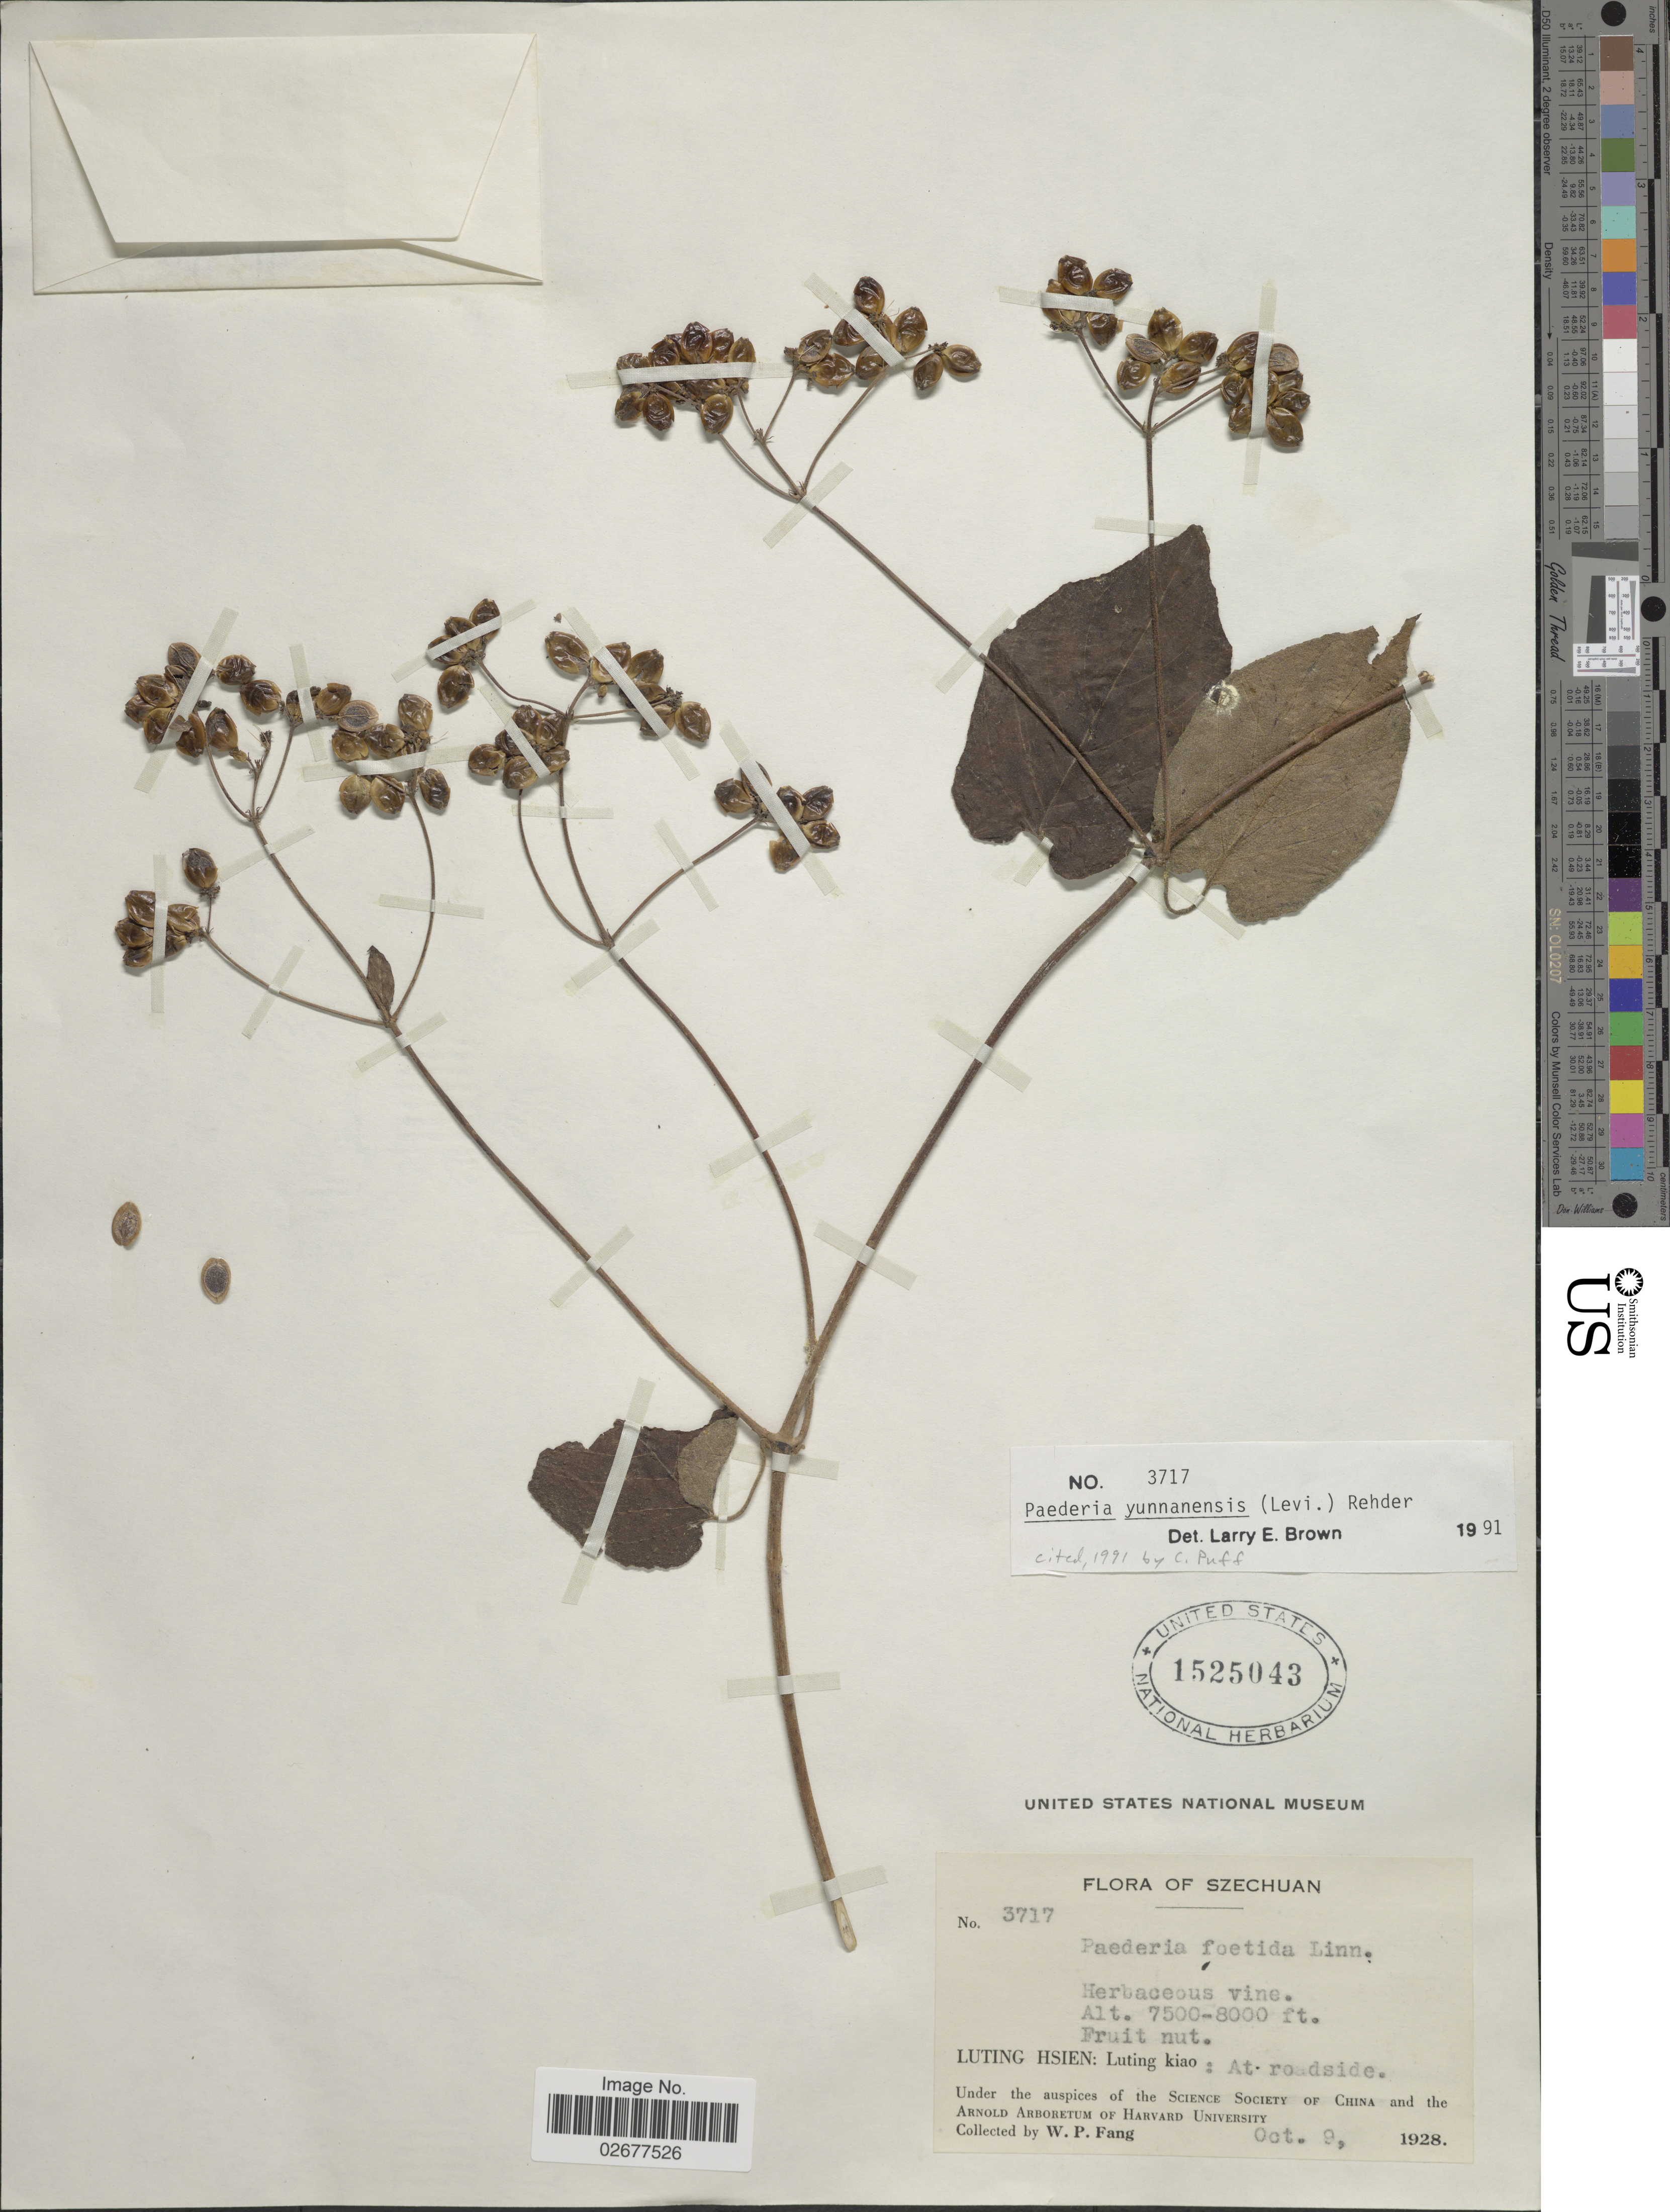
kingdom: Plantae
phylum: Tracheophyta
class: Magnoliopsida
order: Gentianales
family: Rubiaceae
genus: Paederia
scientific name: Paederia yunnanensis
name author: (H. Lév.) Rehder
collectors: W. P. Fang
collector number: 3717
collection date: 1928-10-09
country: China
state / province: Sichuan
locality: Szechuan. Luting Hsien: Luting kiao: At roadside.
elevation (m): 2286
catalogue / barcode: US 1525043